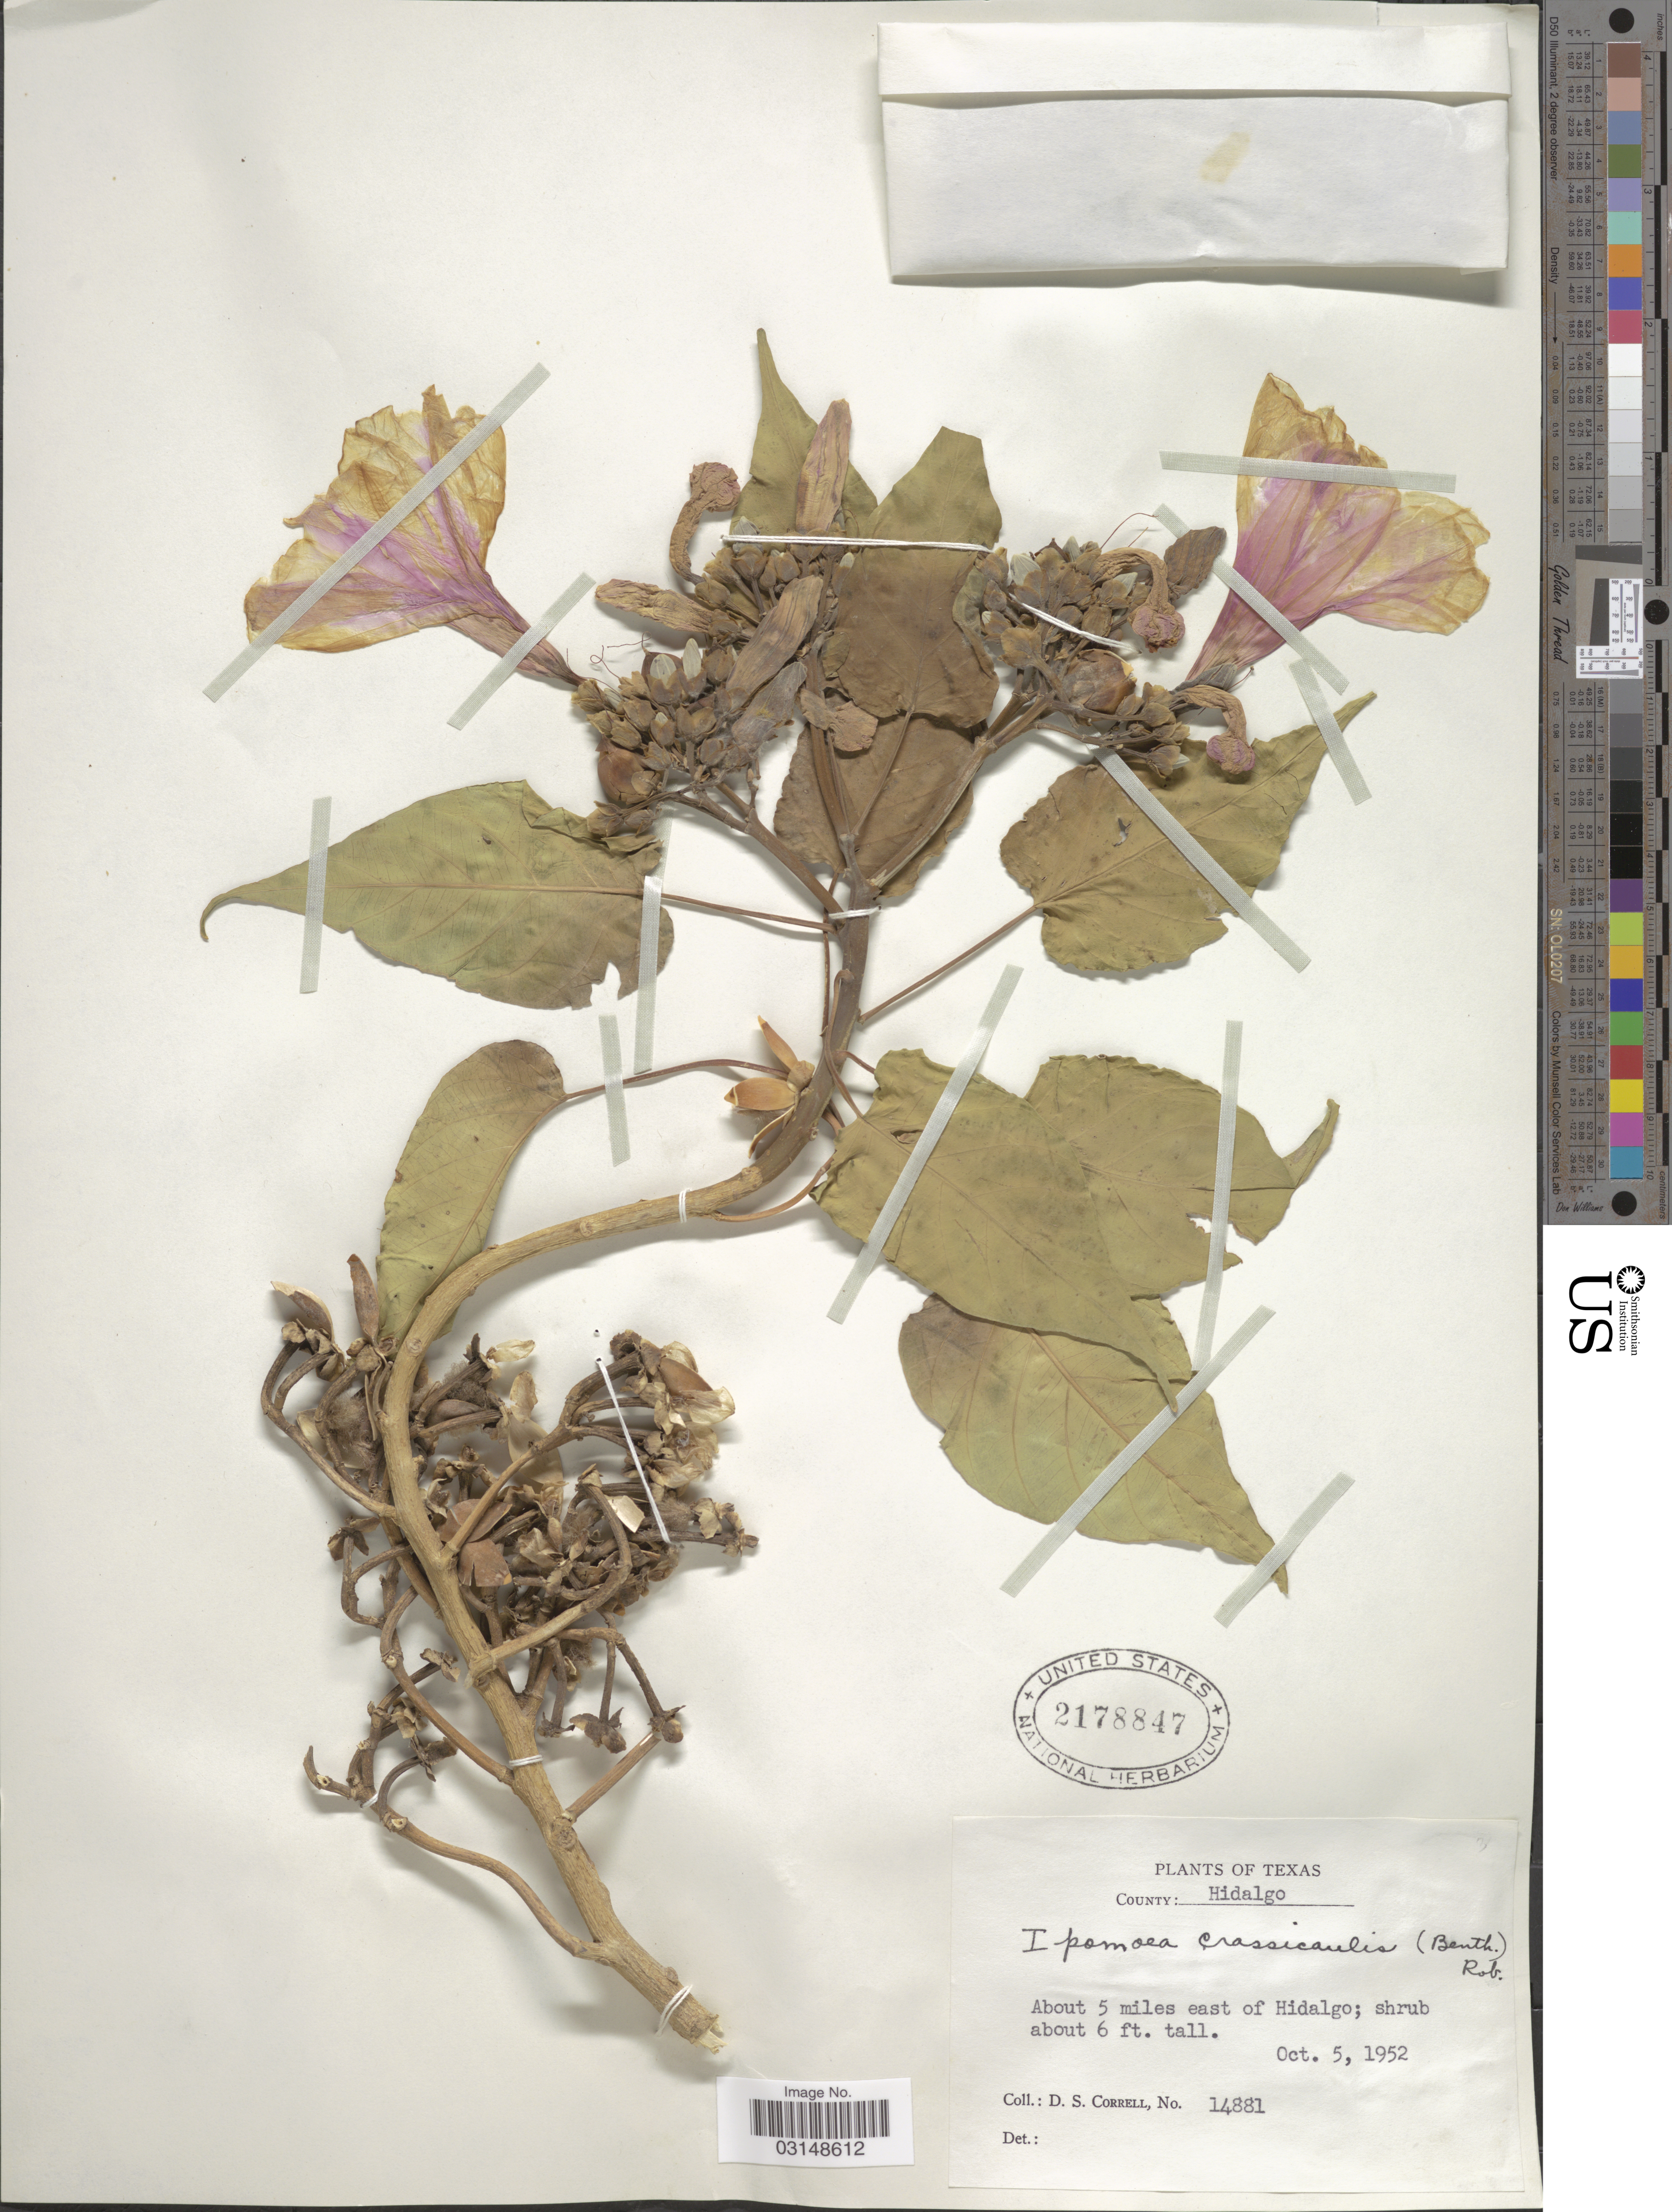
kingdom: Plantae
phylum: Tracheophyta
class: Magnoliopsida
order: Solanales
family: Convolvulaceae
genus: Ipomoea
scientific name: Ipomoea crassicaulis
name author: (Benth.) B.L. Rob.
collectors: D. S. Correll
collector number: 14881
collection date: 1952-10-05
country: United States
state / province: Texas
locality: County: Hidalgo, About 5 miles east of Hidalgo.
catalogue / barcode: US 2178847